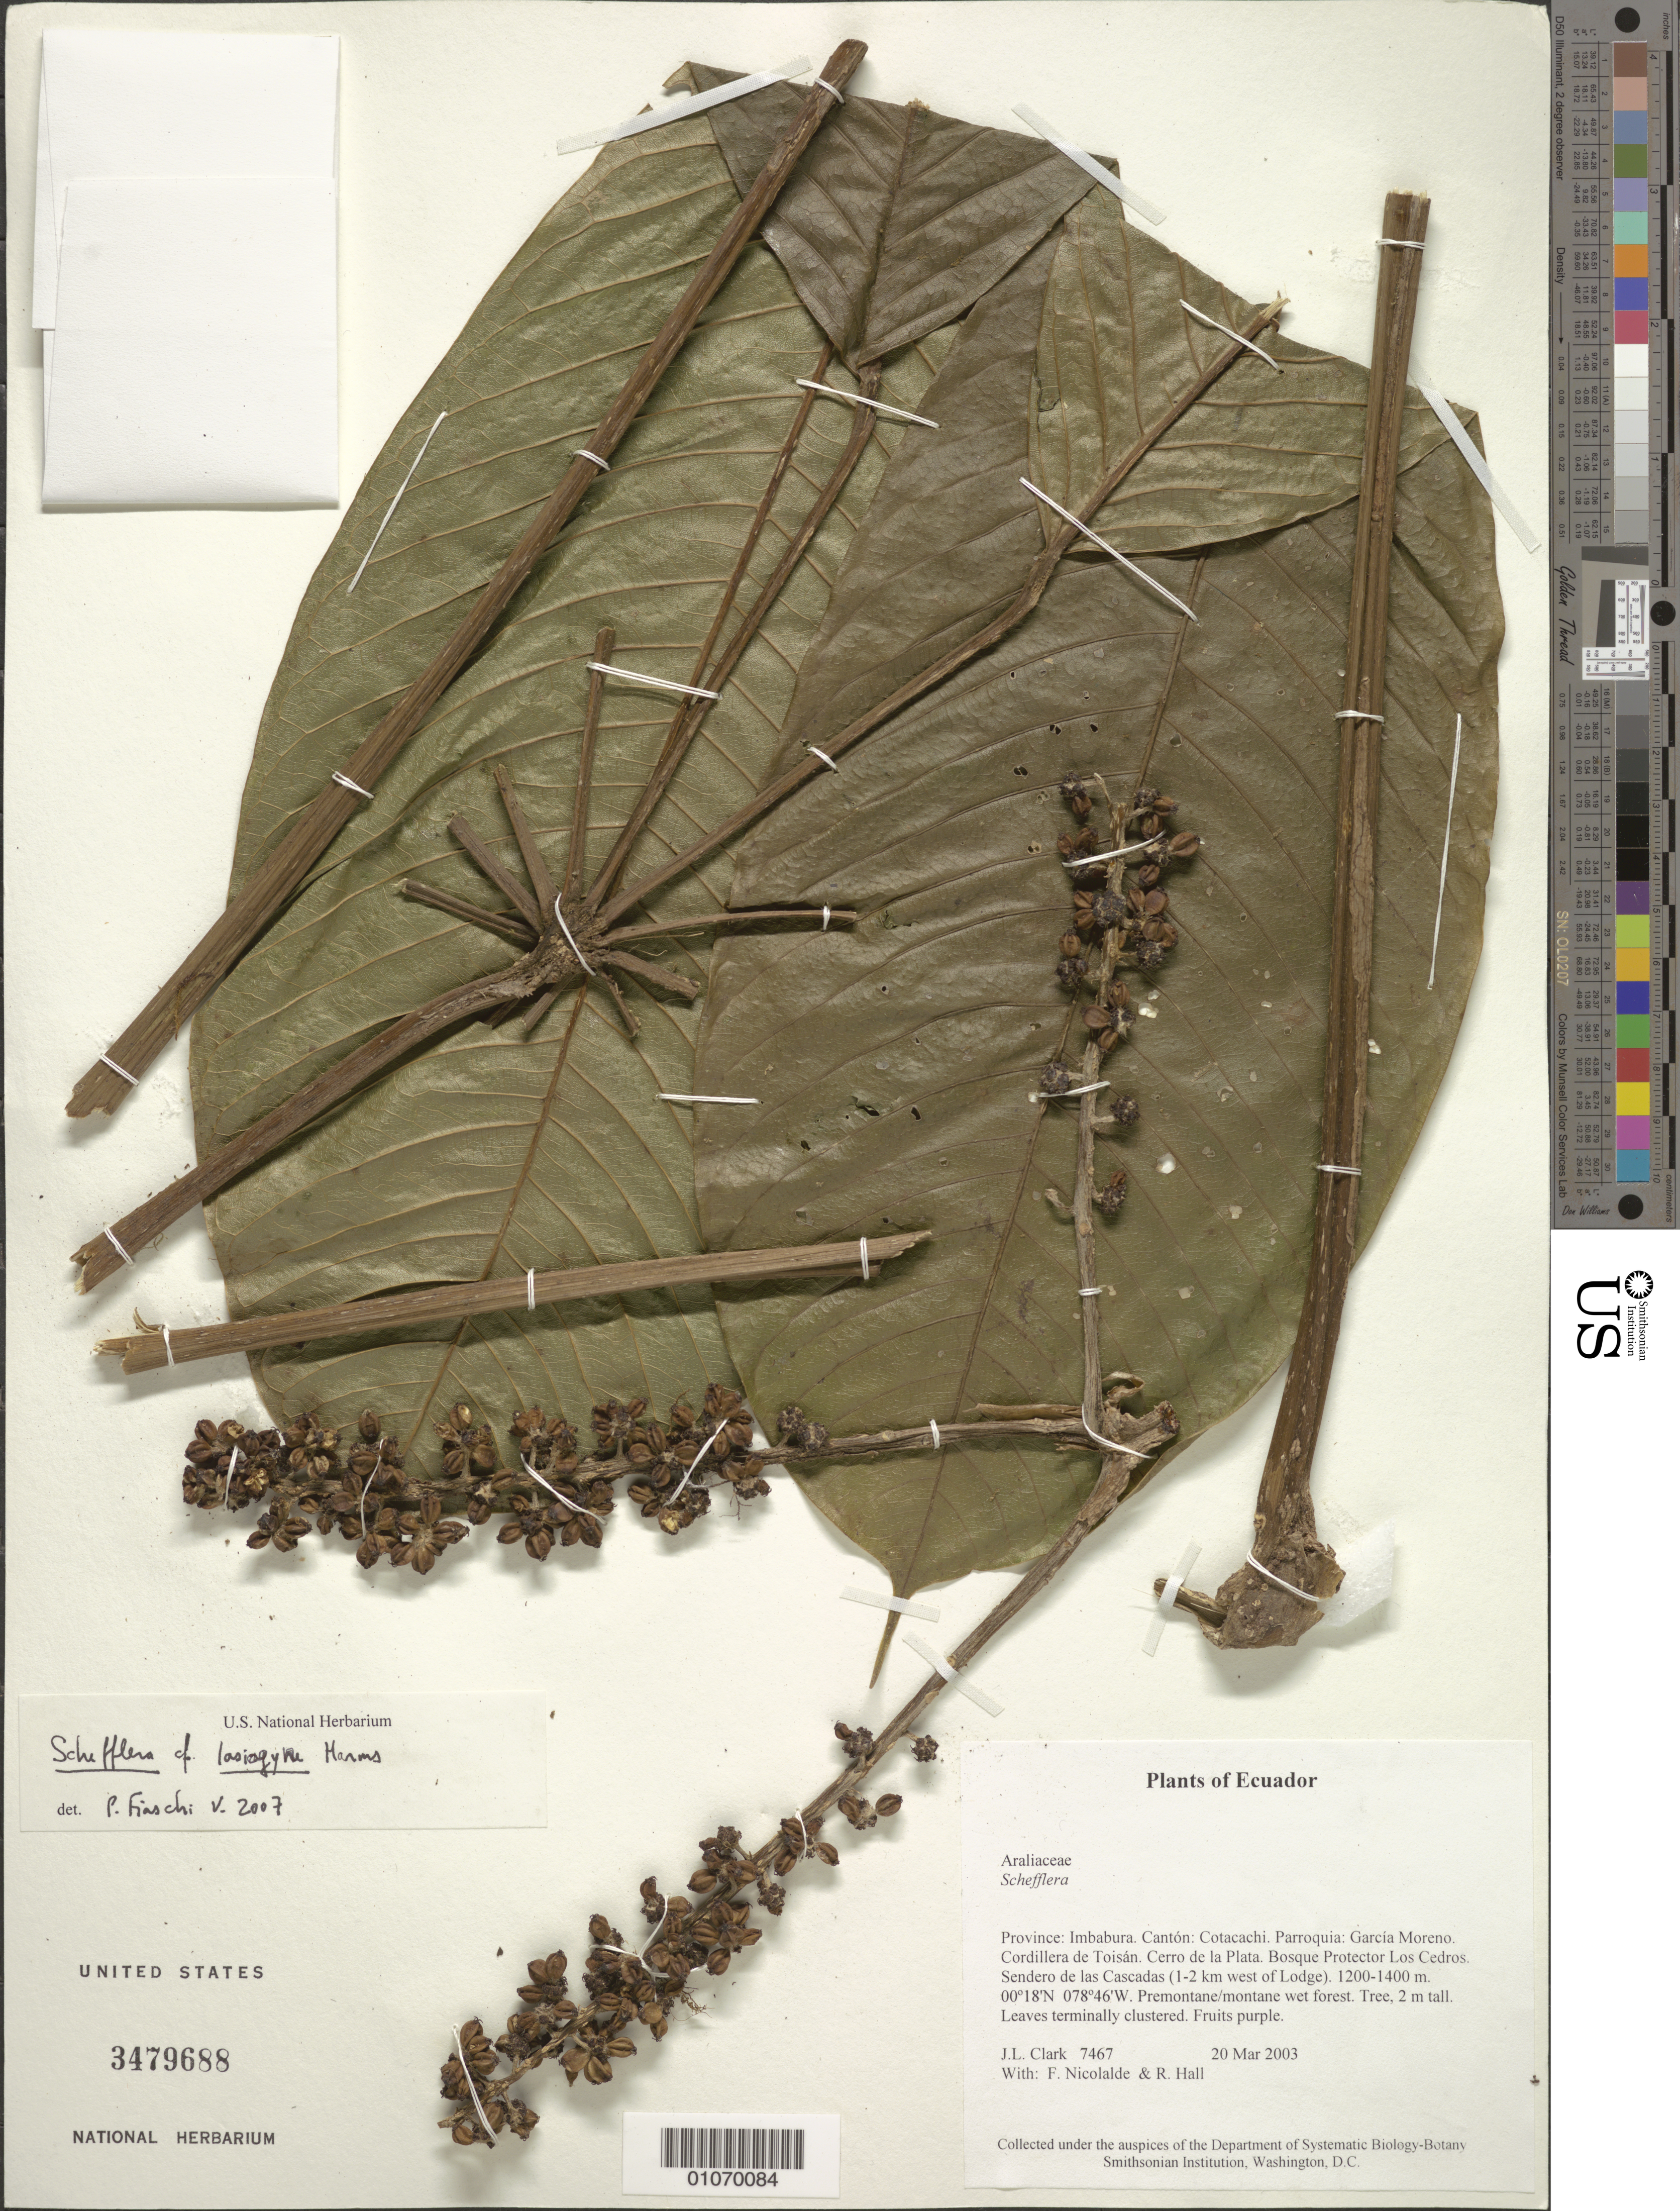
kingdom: Plantae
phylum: Tracheophyta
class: Magnoliopsida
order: Apiales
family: Araliaceae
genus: Schefflera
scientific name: Schefflera lasiogyne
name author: Harms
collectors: J. L. Clark, F. Nicolalde & R. Hall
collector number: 7467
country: Ecuador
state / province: Imbabura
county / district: Cotacachi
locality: Parroquia Garcia Moreno, Cordillera de Toisan, Cerro de la Plata, Bosque Protector Los Cedros, Sendero de las Cascadas, W of Lodge.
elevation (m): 1200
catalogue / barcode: US 3479688